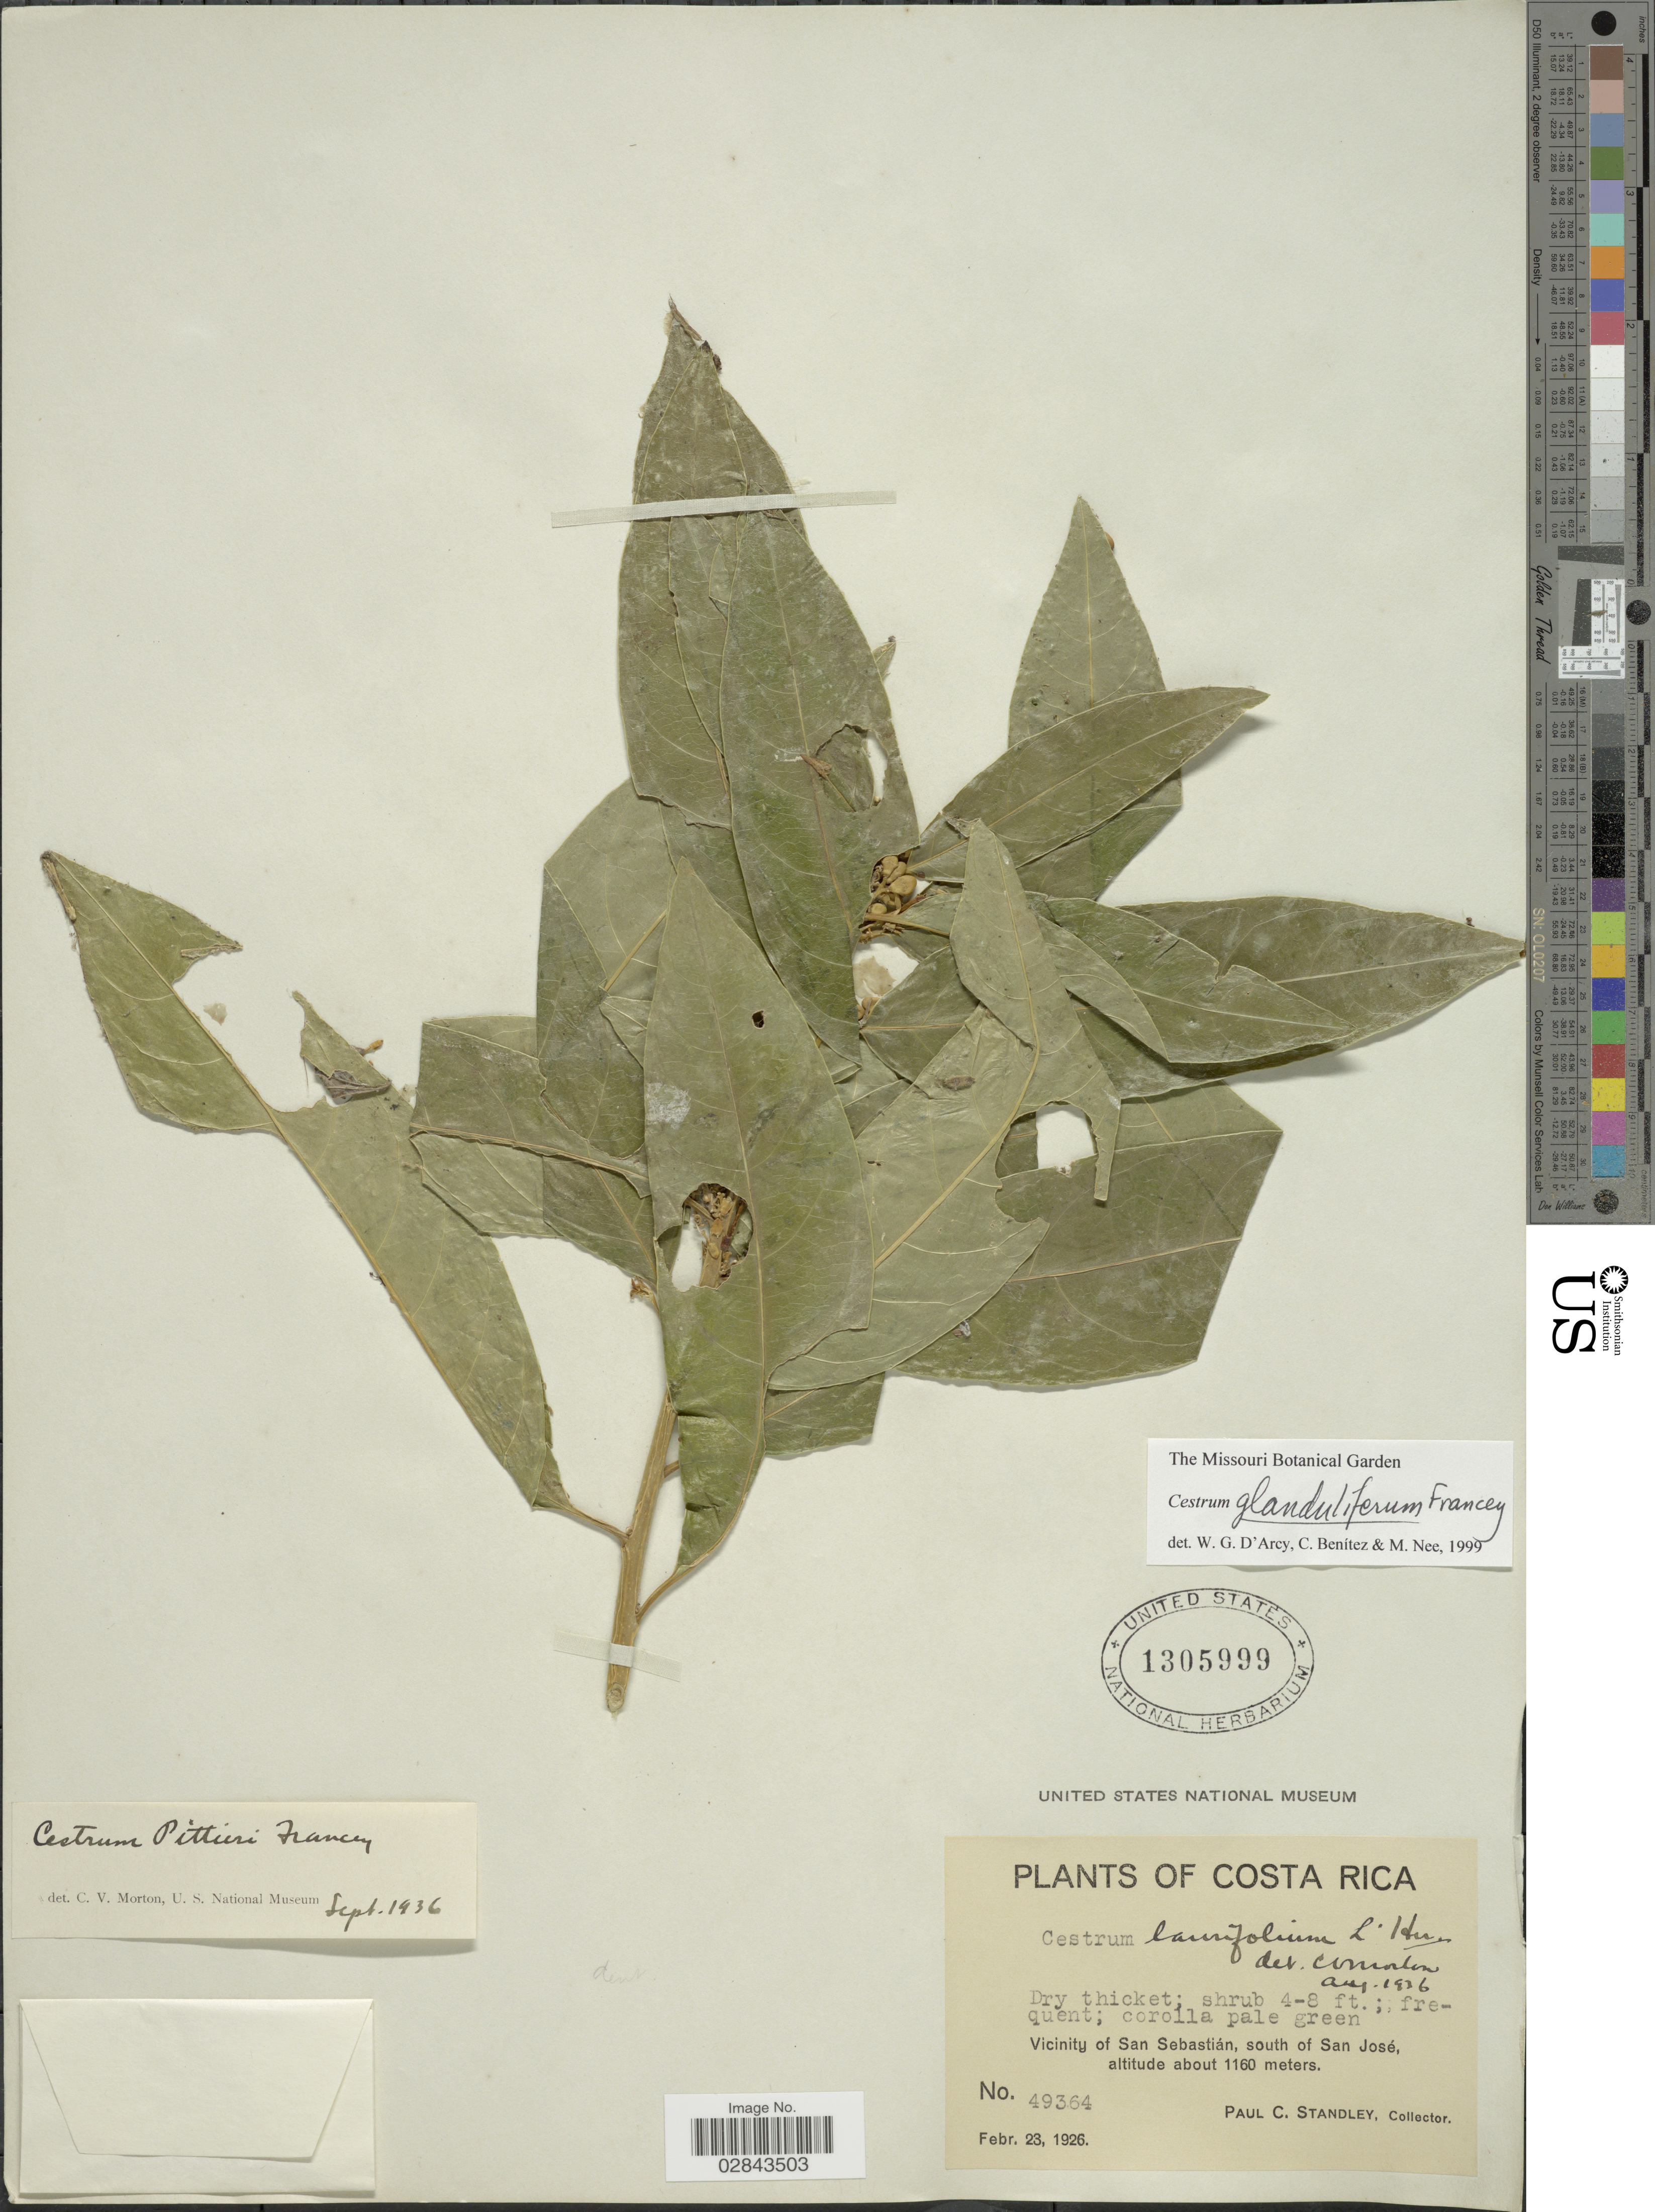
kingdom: Plantae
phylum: Tracheophyta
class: Magnoliopsida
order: Solanales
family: Solanaceae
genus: Cestrum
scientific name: Cestrum glanduliferum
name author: Kerber ex Francey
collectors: P. C. Standley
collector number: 49364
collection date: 1926-02-23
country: Costa Rica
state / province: San José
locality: Vicinity of San Sebastián, south of San José.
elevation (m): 1160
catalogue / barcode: US 1305999